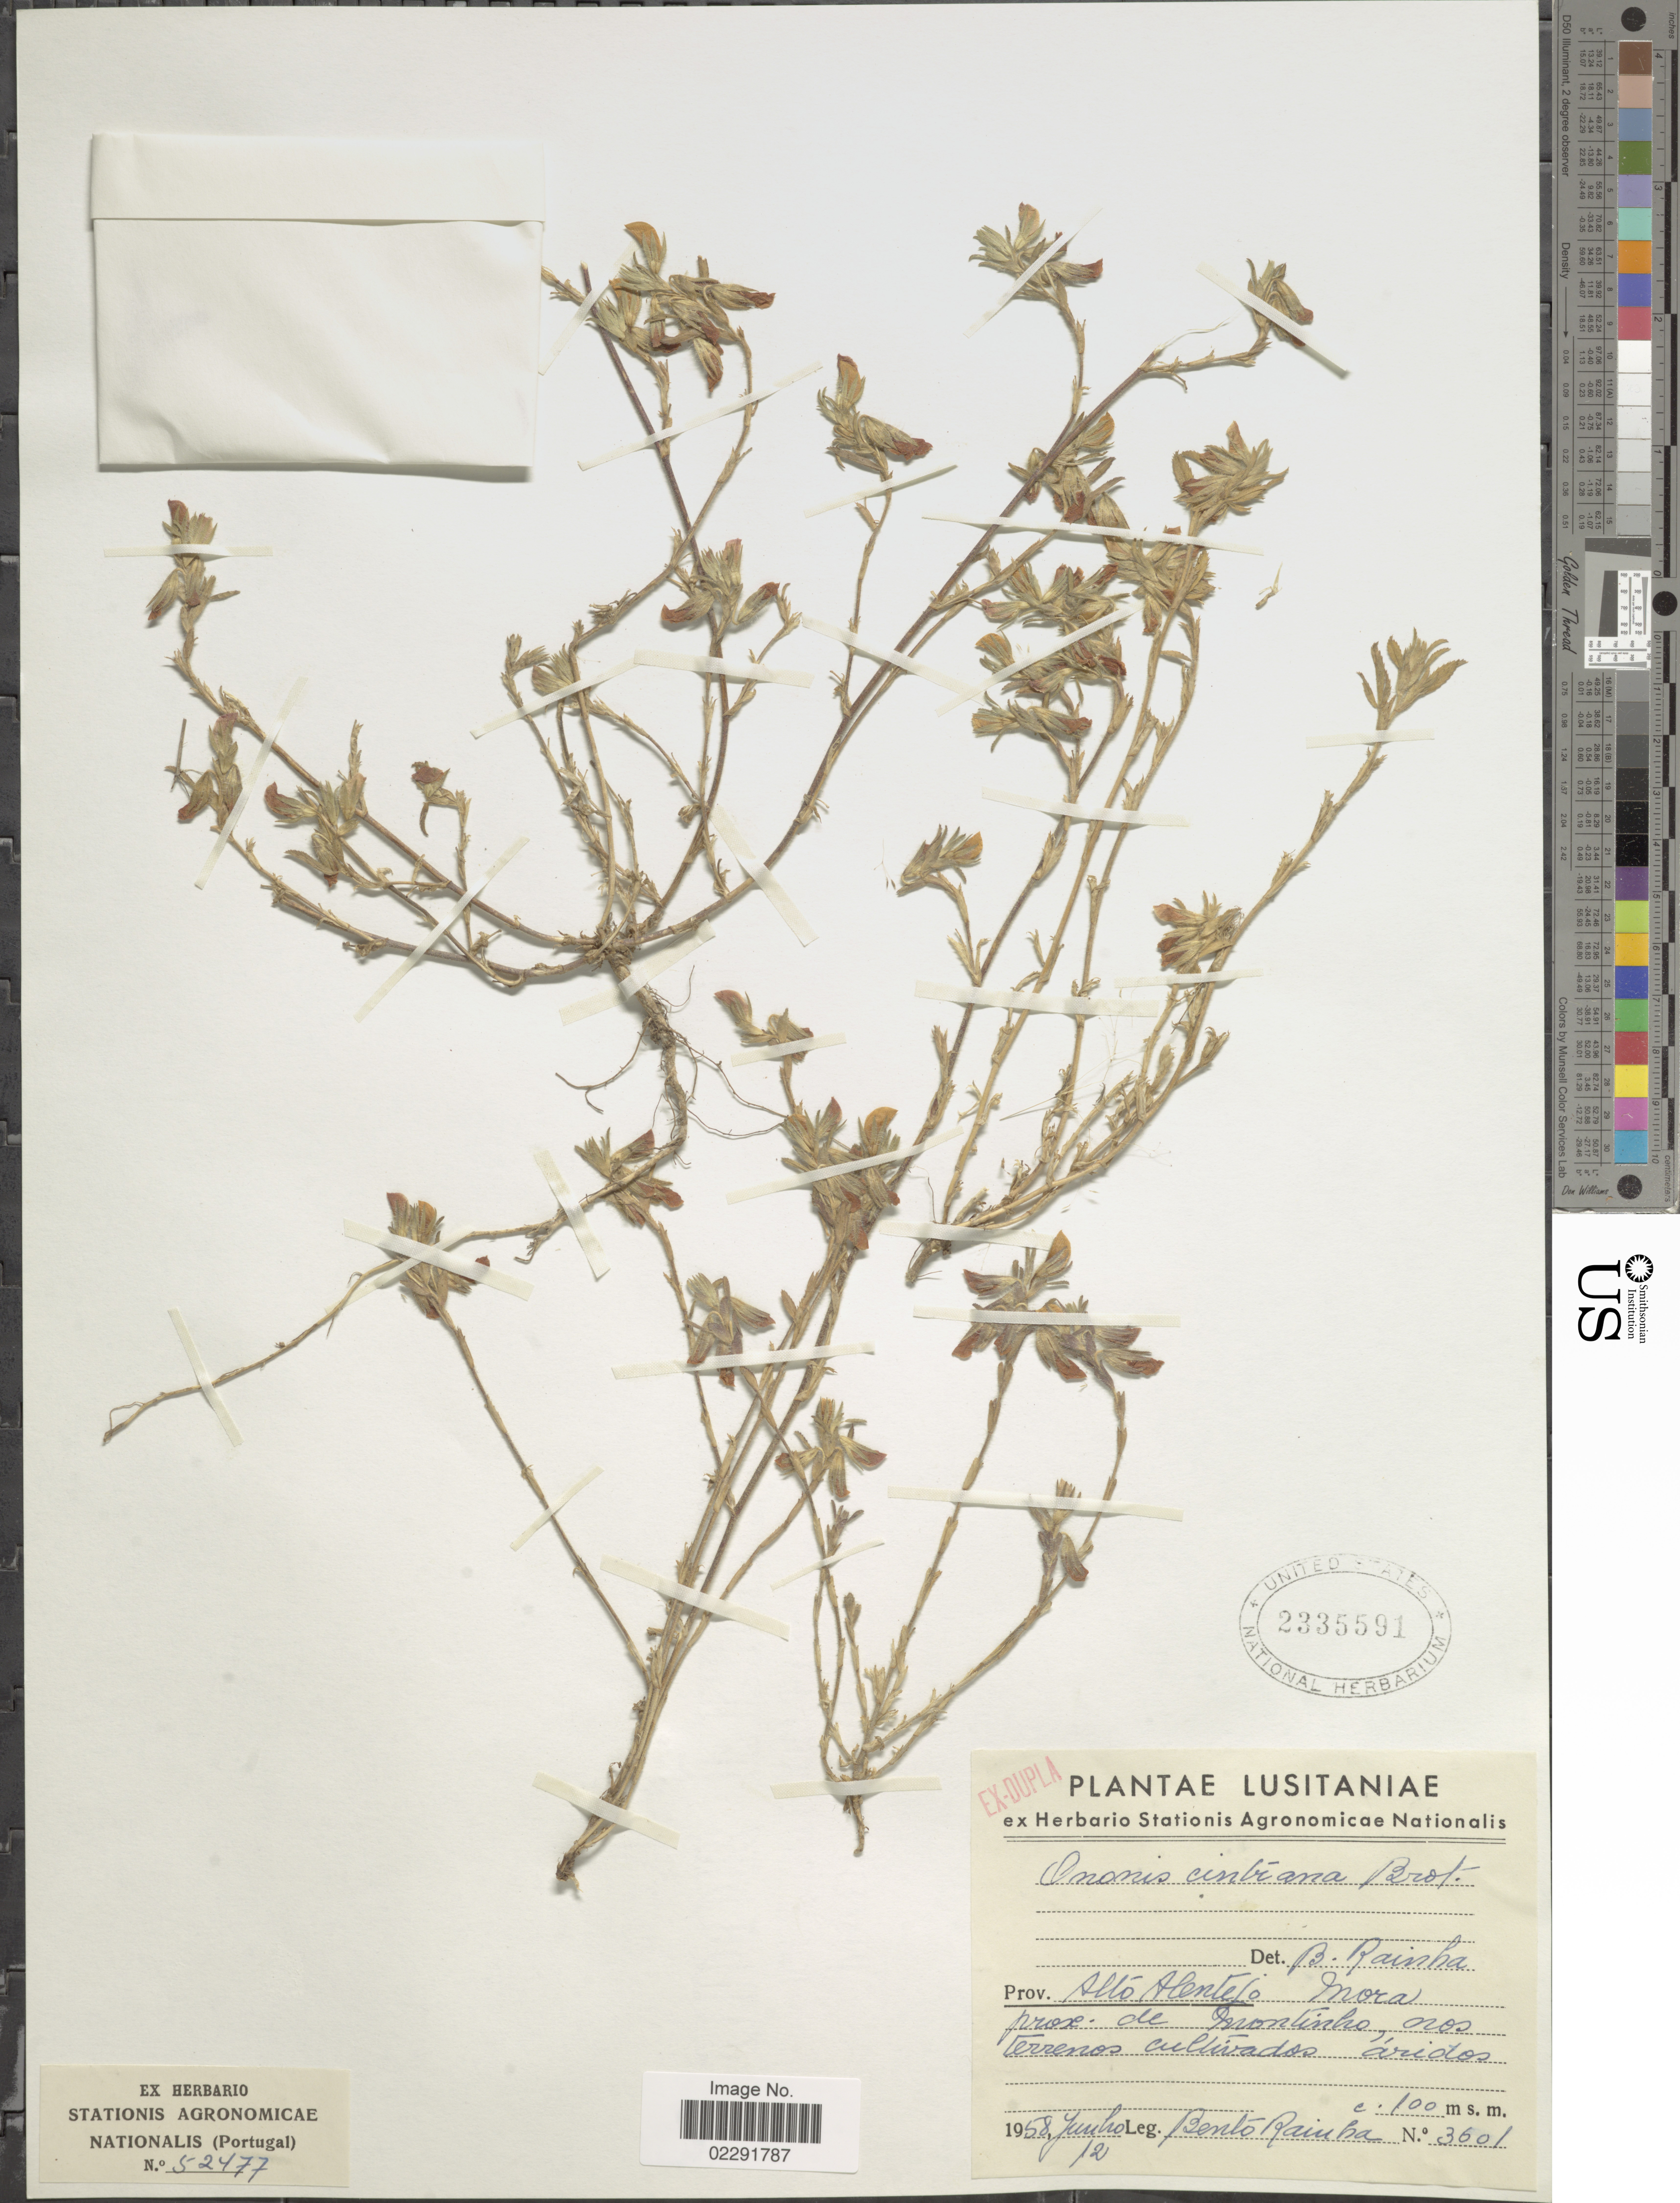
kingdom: Plantae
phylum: Tracheophyta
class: Magnoliopsida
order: Fabales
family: Fabaceae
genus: Ononis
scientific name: Ononis cintrana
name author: Brot.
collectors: B. Rainha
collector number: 3601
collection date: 1958-06-12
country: Portugal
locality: Lusitaniae, Prov. Alto Alentejo, Mora prox. de Montinho, nos terrenos cultivados aridos. [interpreted]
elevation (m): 100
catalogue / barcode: US 2335591